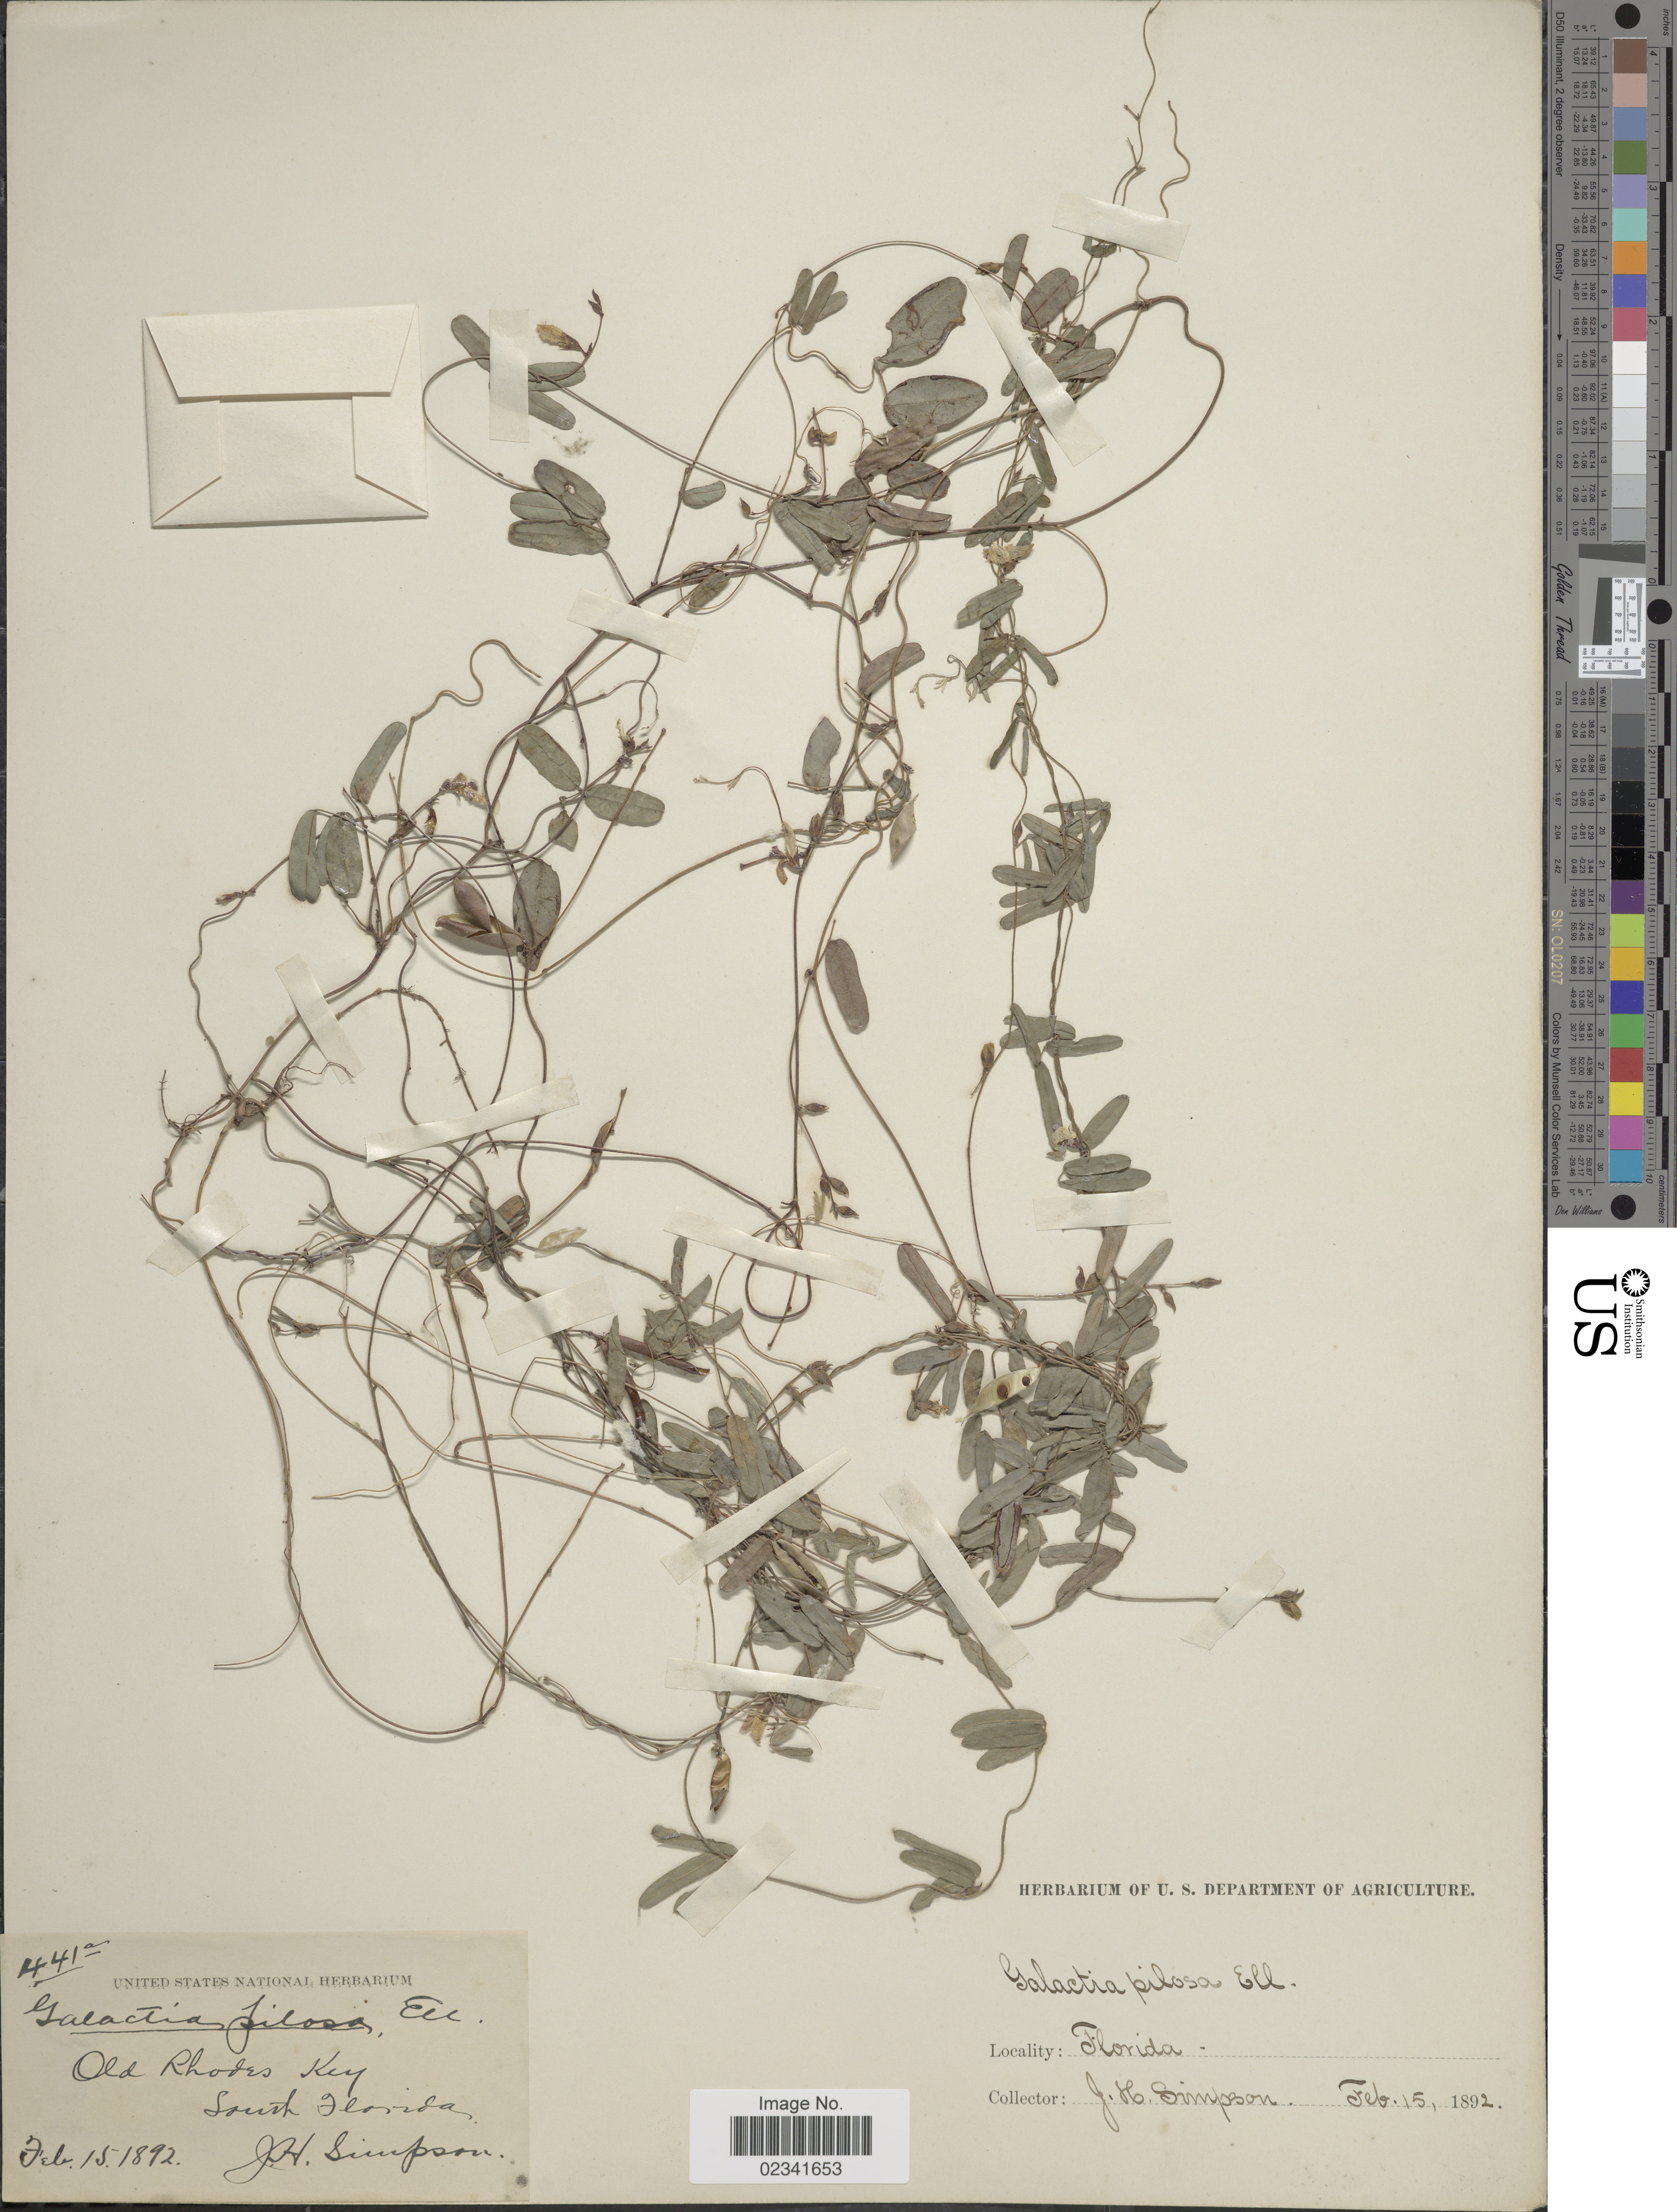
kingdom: Plantae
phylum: Tracheophyta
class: Magnoliopsida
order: Fabales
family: Fabaceae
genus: Galactia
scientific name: Galactia parvifolia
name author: A. Rich.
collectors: J. H. Simpson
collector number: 441a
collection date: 1892-02-15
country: United States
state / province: Florida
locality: Old Rhodes Key, South Florida